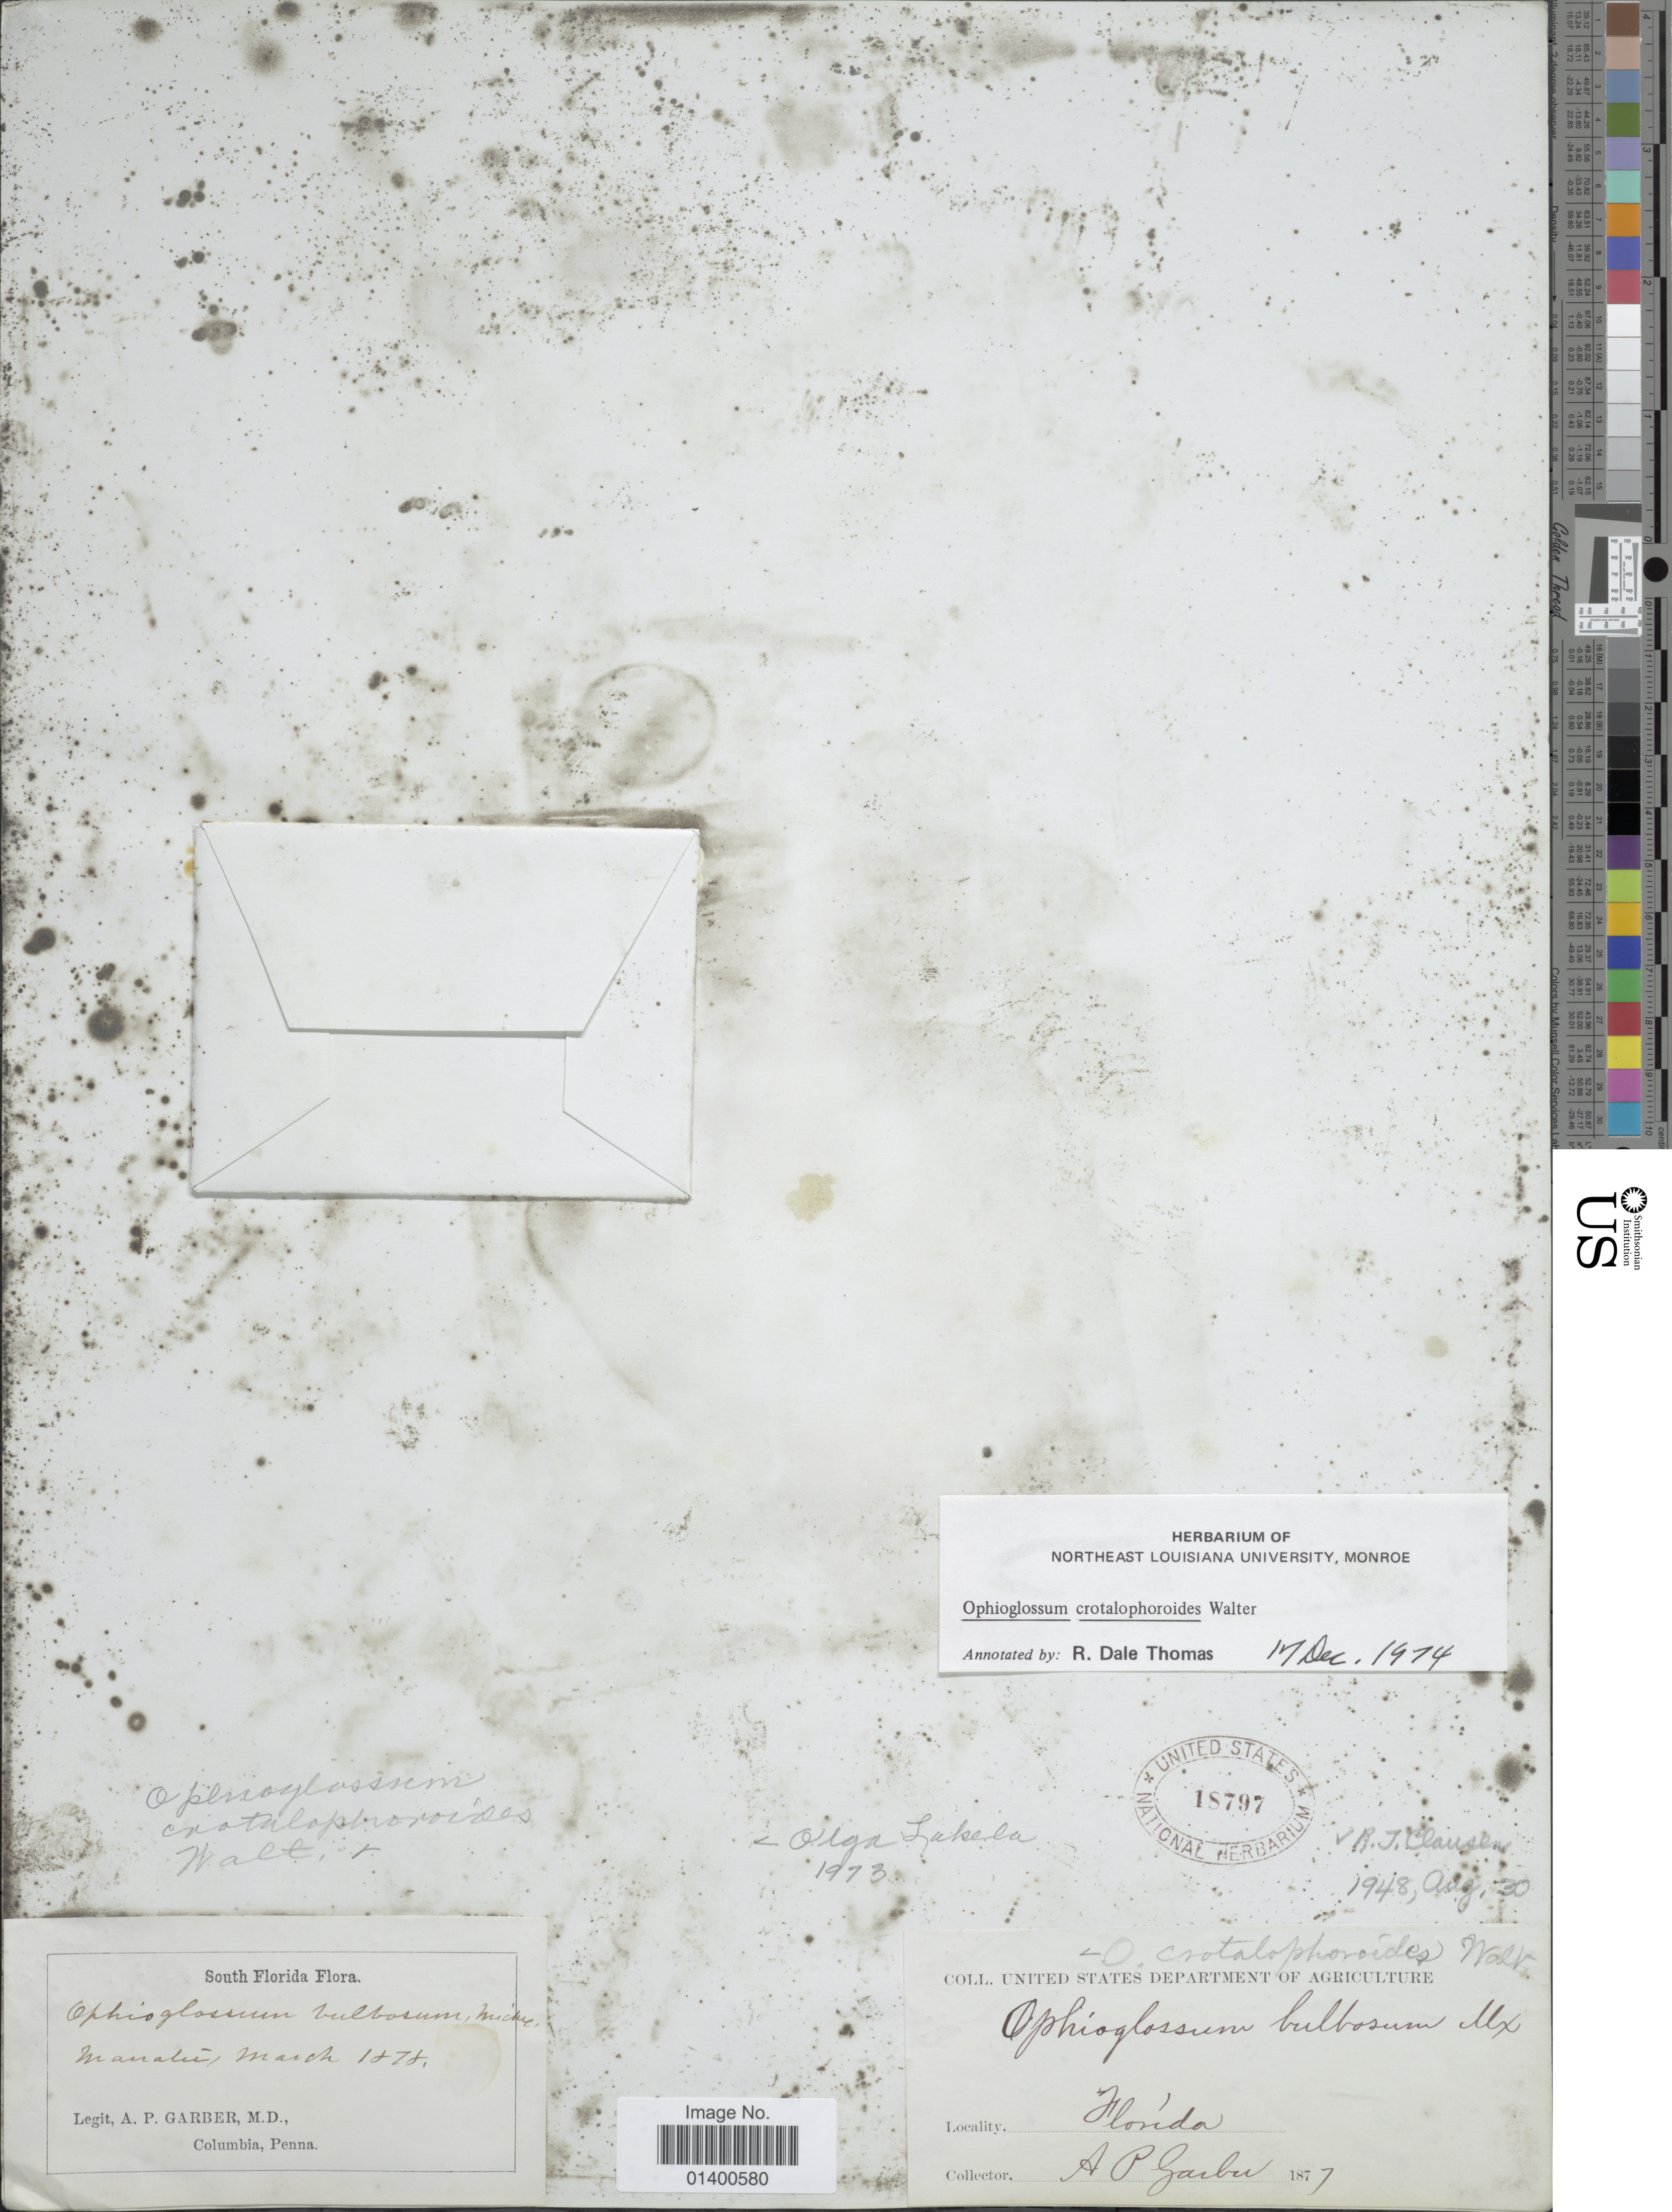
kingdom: Plantae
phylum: Tracheophyta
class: Polypodiopsida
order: Ophioglossales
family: Ophioglossaceae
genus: Ophioglossum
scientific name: Ophioglossum crotalophoroides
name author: Walter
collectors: A. P. Garber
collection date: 1877-03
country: United States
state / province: Florida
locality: South Florida, Manatee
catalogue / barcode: US 18797